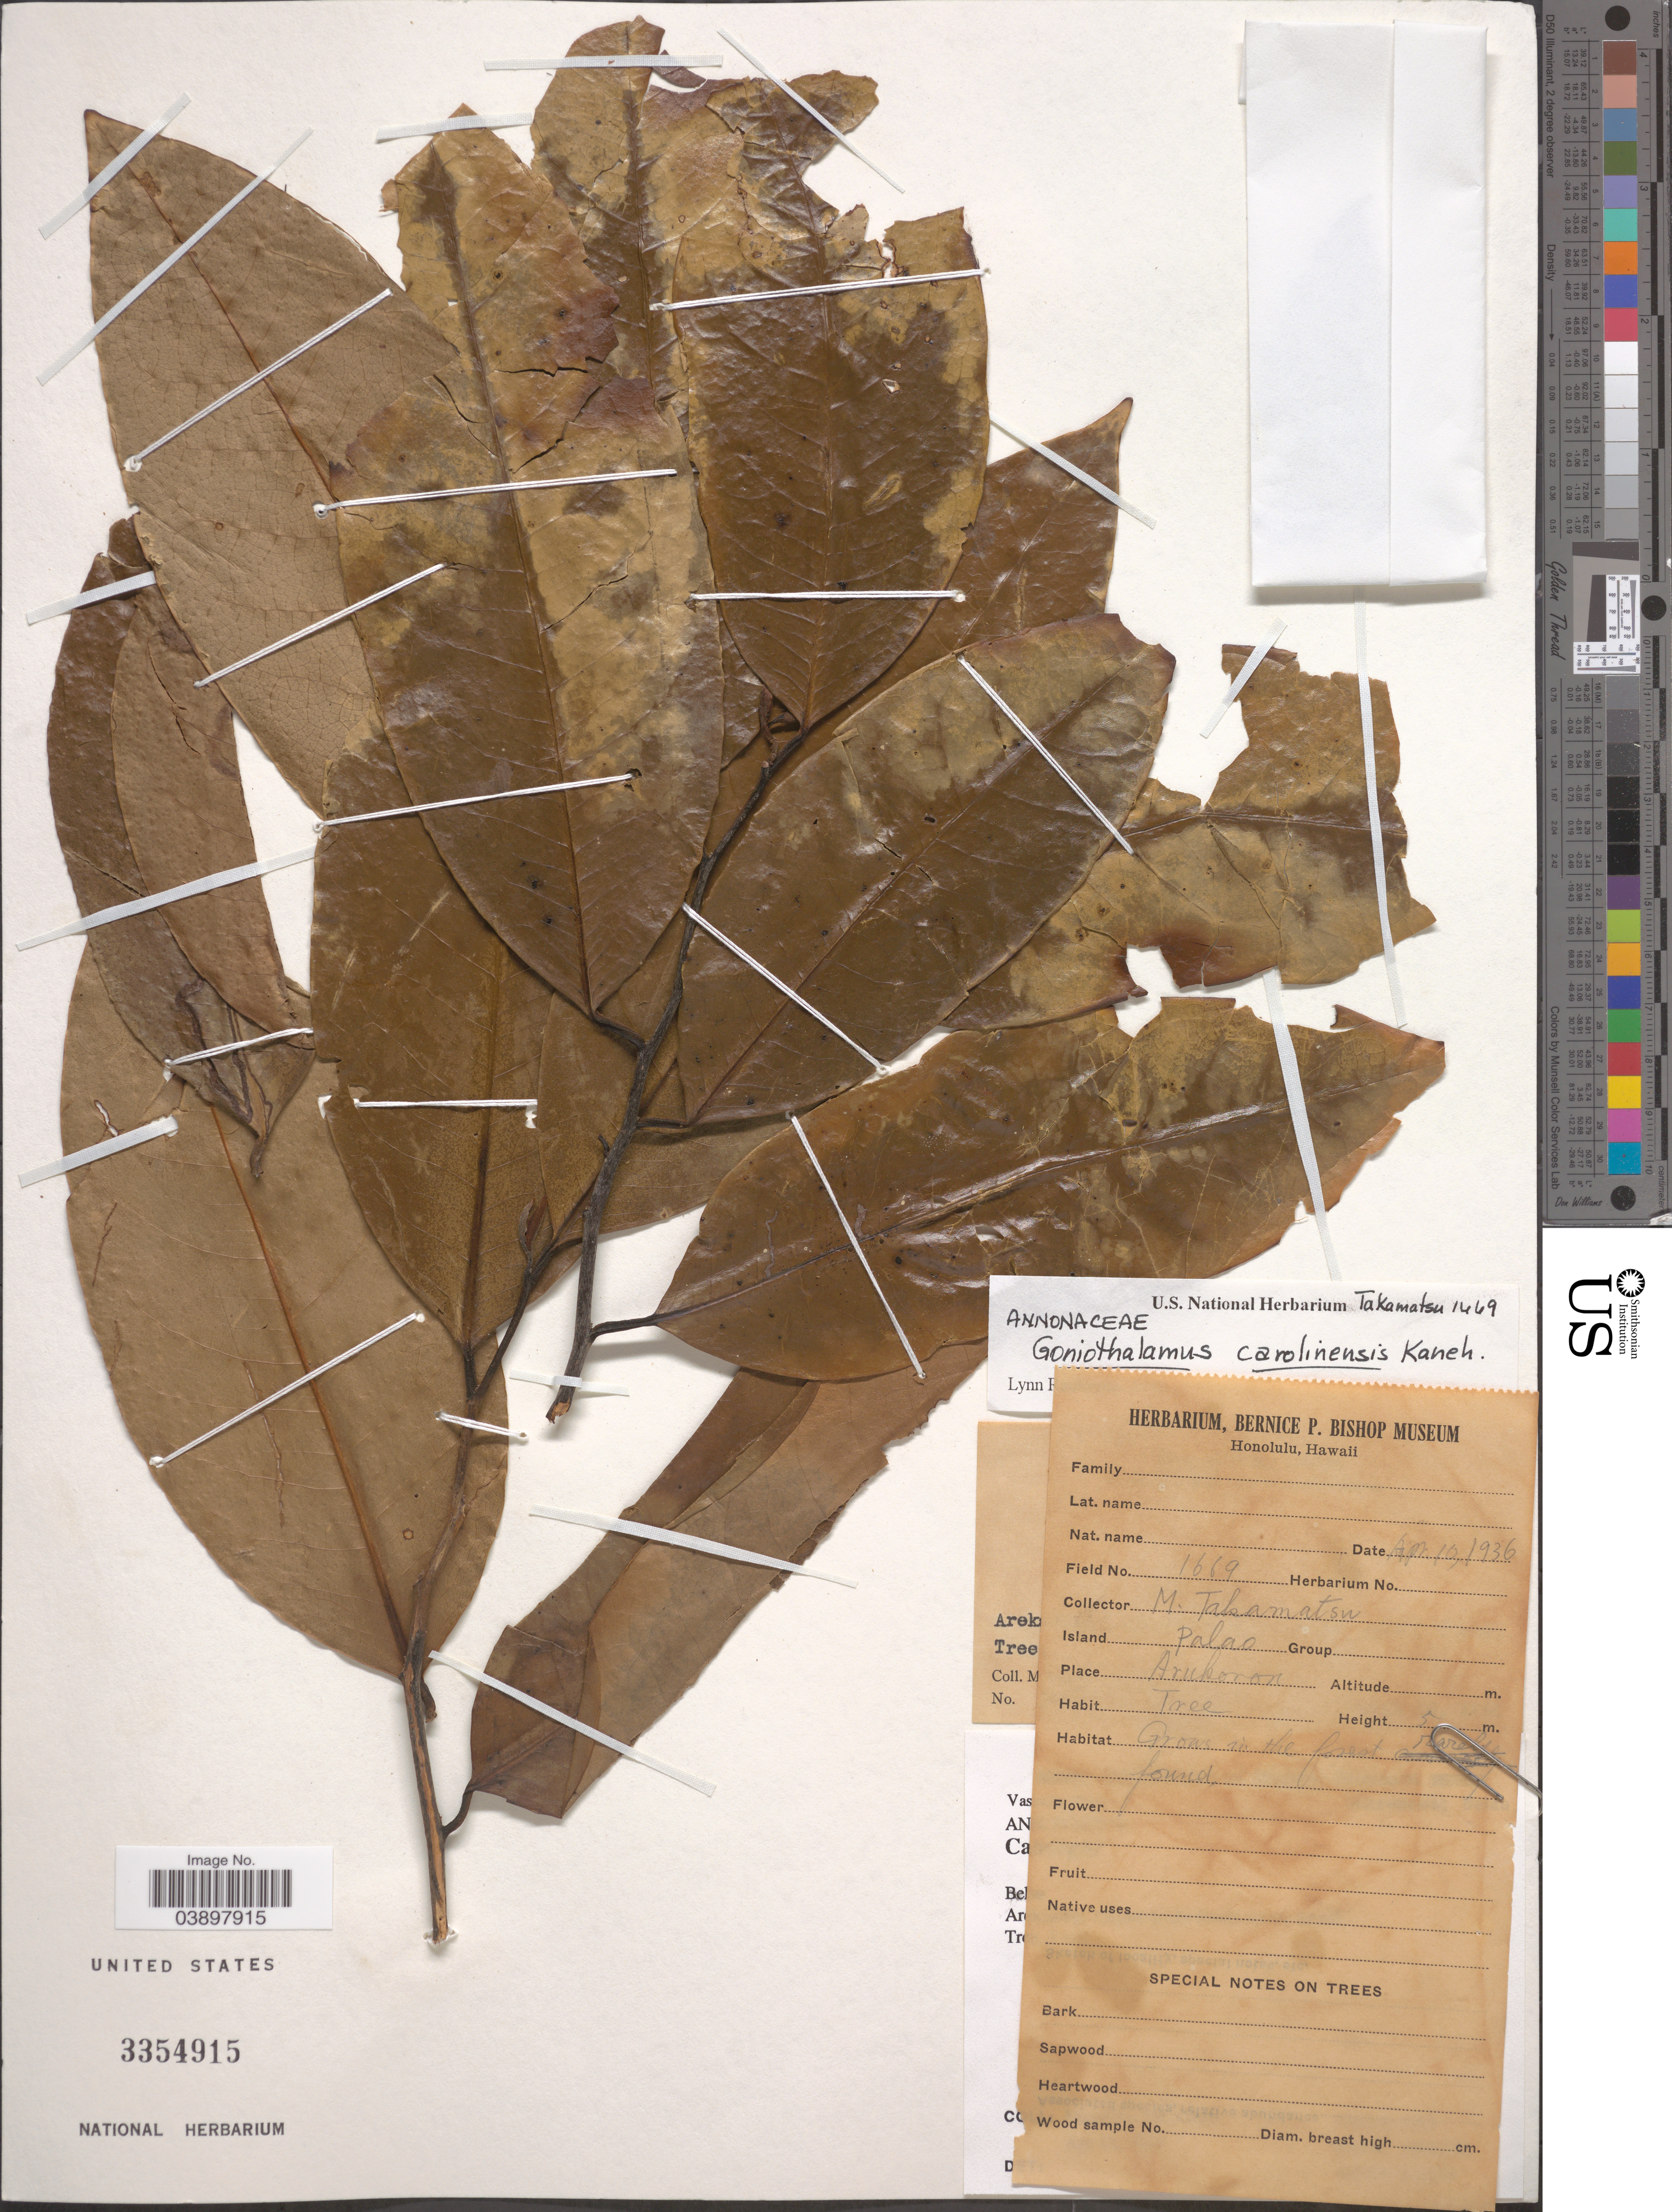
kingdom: Plantae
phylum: Tracheophyta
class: Magnoliopsida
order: Magnoliales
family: Annonaceae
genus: Goniothalamus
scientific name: Goniothalamus carolinensis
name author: Kaneh.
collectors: M. Takamatsu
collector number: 1669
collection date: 1936-04-10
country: Palau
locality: Island Palao. Arukoron.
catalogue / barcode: US 3354915